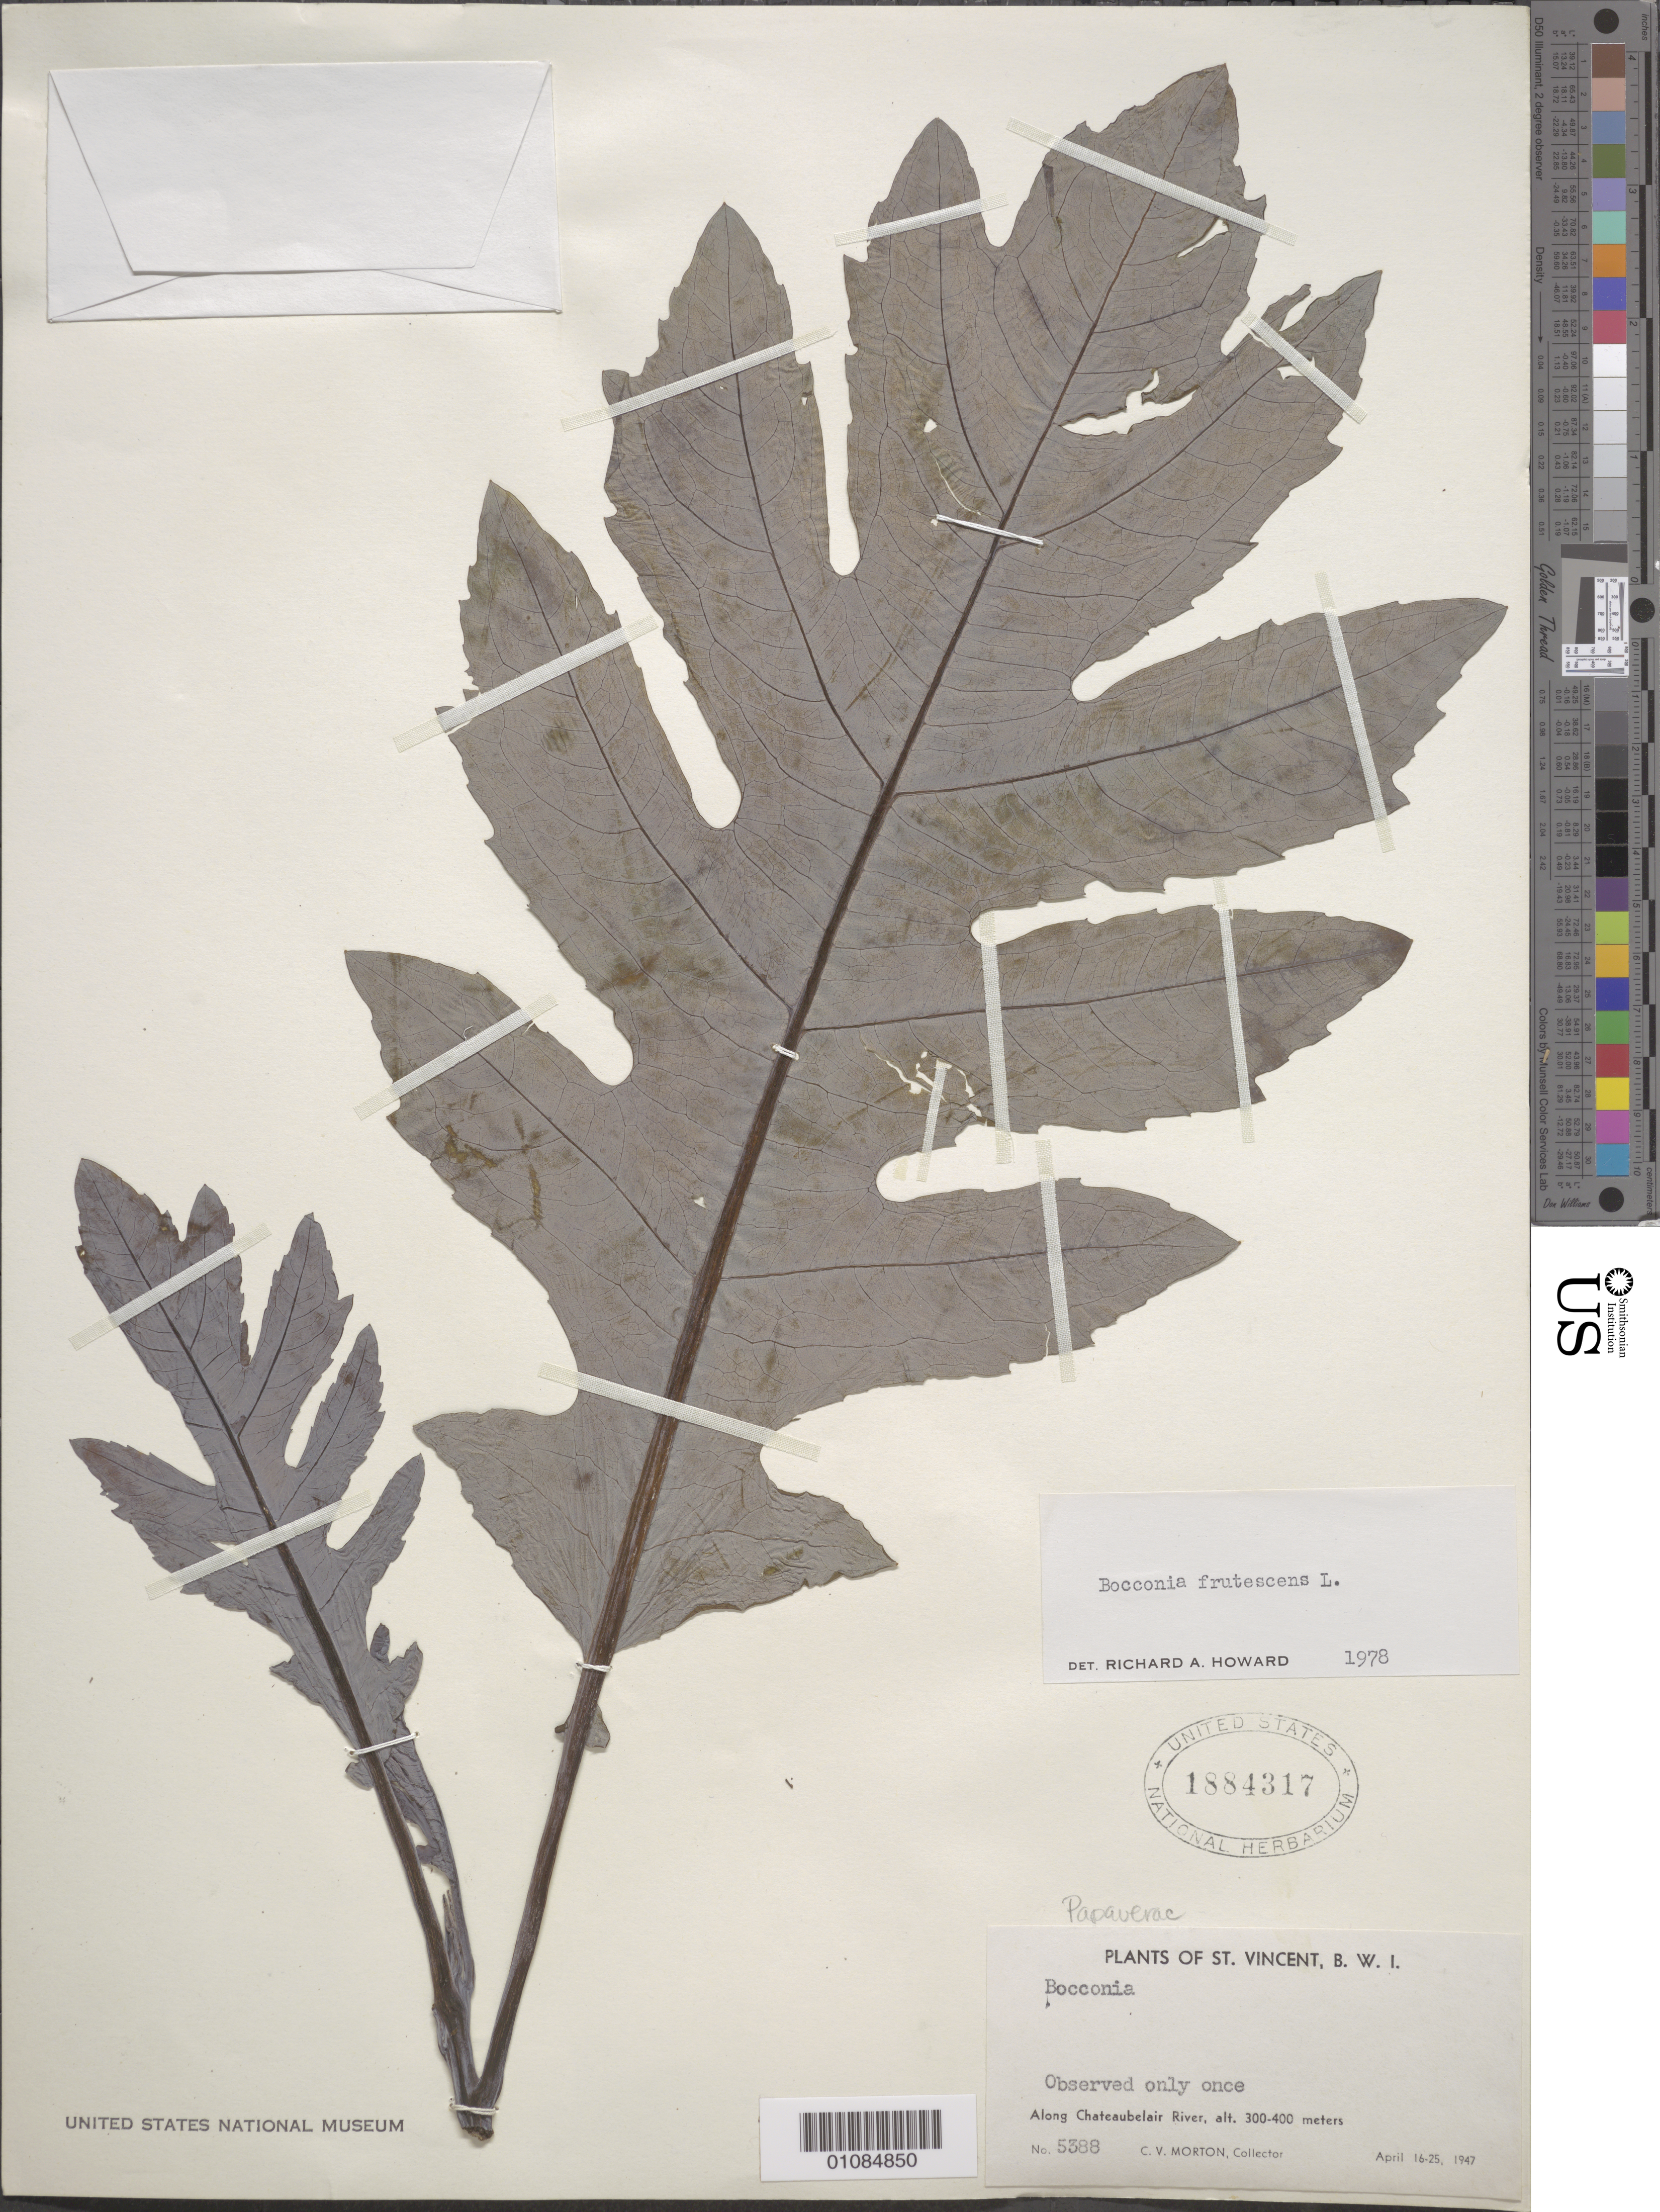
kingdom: Plantae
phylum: Tracheophyta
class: Magnoliopsida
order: Ranunculales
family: Papaveraceae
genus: Bocconia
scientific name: Bocconia frutescens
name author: L.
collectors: C. V. Morton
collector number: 5388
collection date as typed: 16 Apr 1947 to 25 Apr 1947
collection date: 1947-04-16/1947-04-25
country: St. Vincent - Grenadines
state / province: Saint David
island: St. Vincent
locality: Along Chateaubelair River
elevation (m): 300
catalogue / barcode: US 1884317